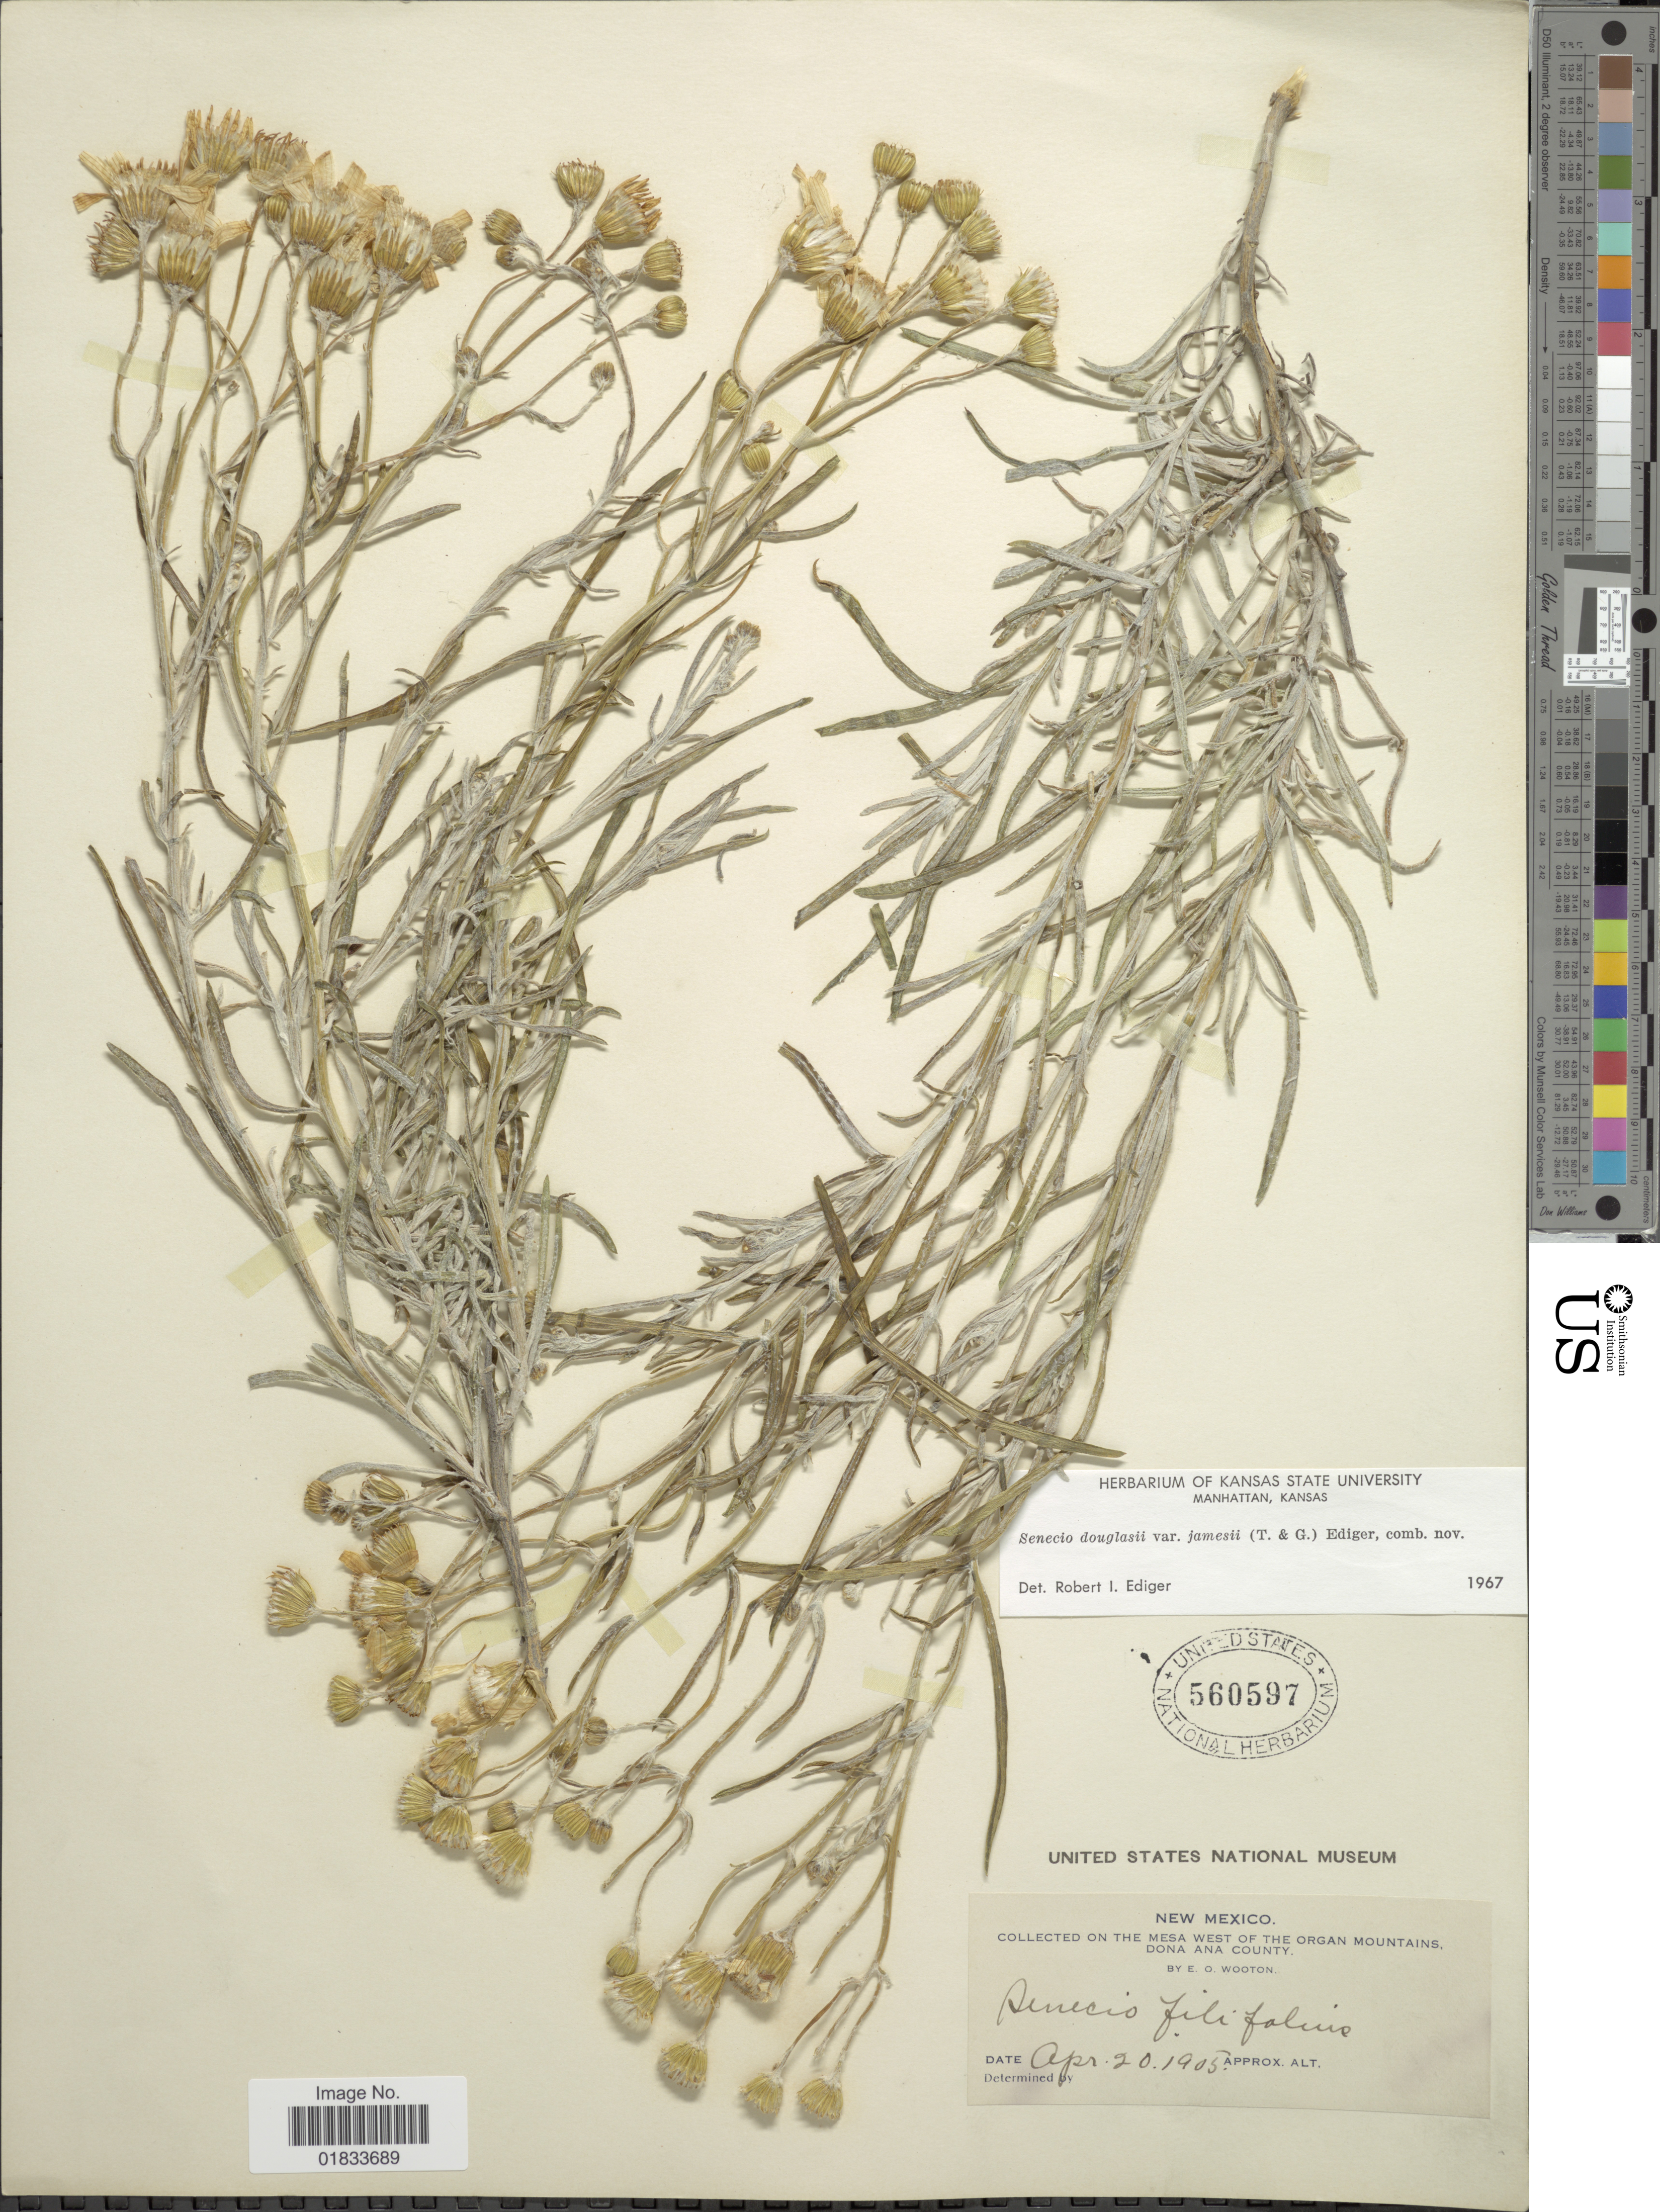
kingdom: Plantae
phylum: Tracheophyta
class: Magnoliopsida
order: Asterales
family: Asteraceae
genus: Senecio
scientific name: Senecio flaccidus var. flaccidus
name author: Less.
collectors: E. O. Wooton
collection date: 1905-04-20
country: United States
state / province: New Mexico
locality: Mesa West of the Organ Mountains, Dona Ana County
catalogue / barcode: US 560597